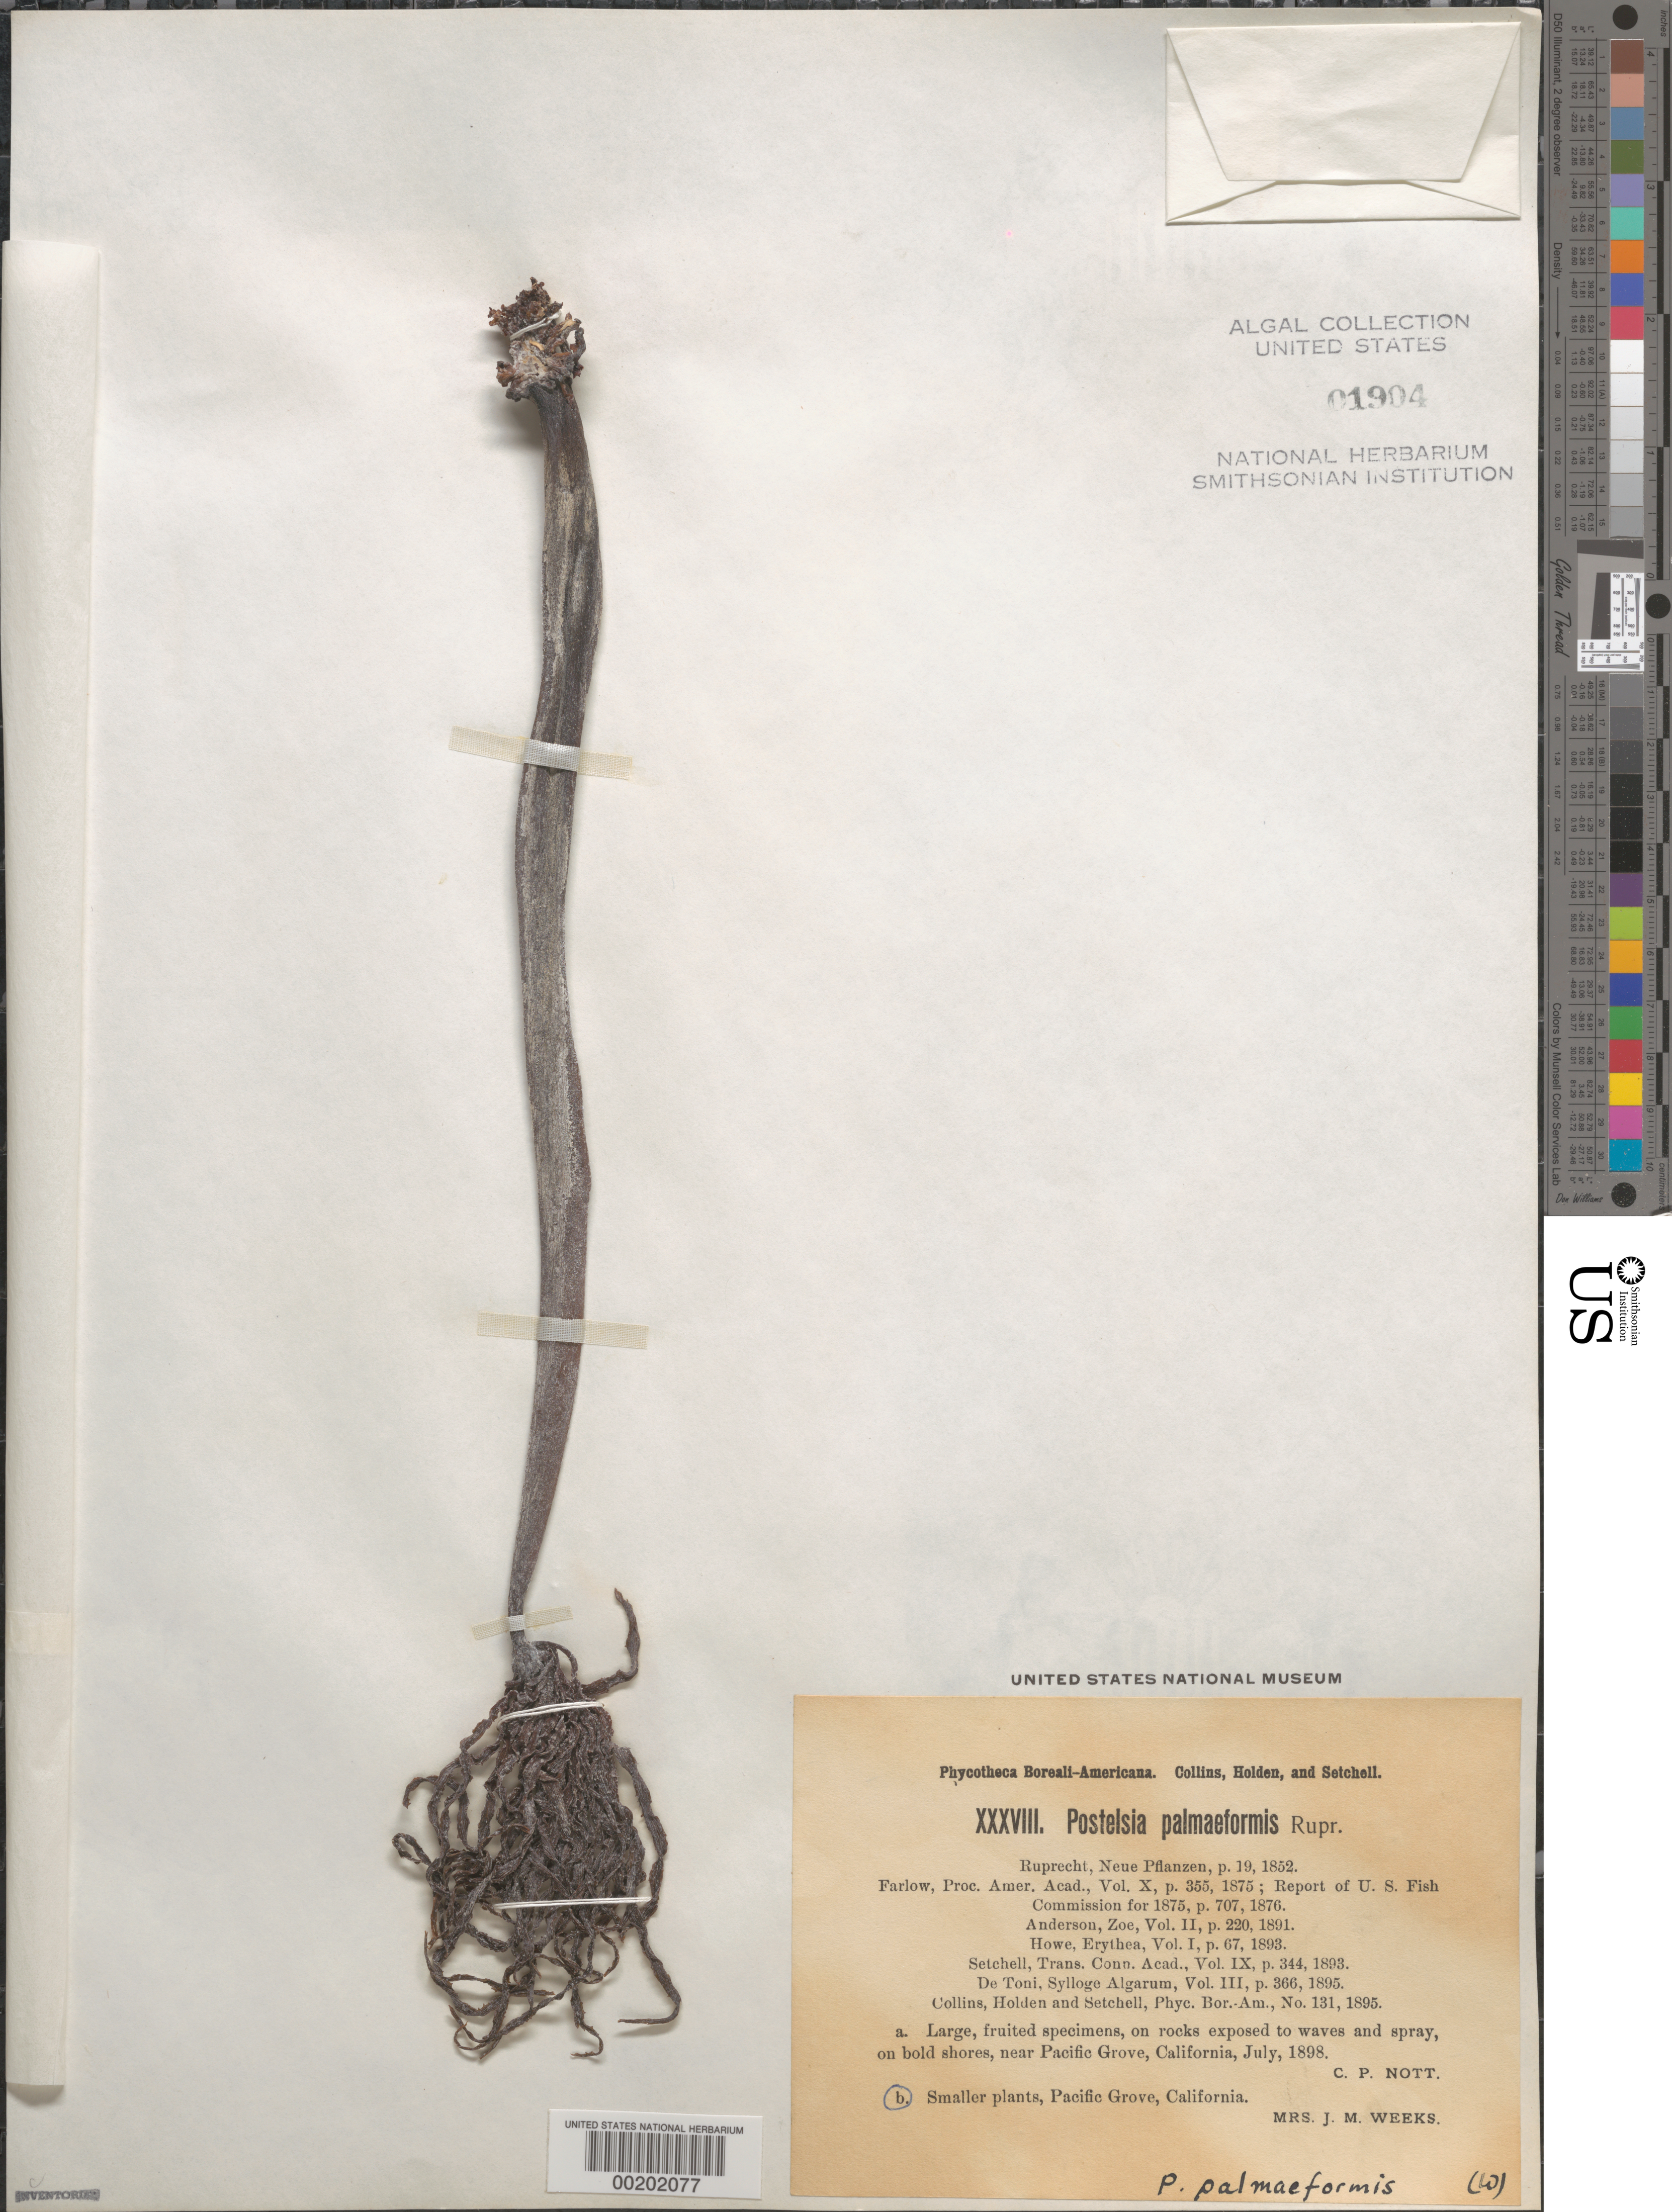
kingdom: Chromista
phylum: Ochrophyta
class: Phaeophyceae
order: Laminariales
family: Laminariaceae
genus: Postelsia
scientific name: Postelsia palmaeformis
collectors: Mrs. J. Weeks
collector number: PB-A Xxxviiib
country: United States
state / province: California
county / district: Monterey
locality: Pacific Grove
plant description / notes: Collins, Holden & Setchell, Phycotheca Boreali-Americana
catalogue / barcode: US 1904